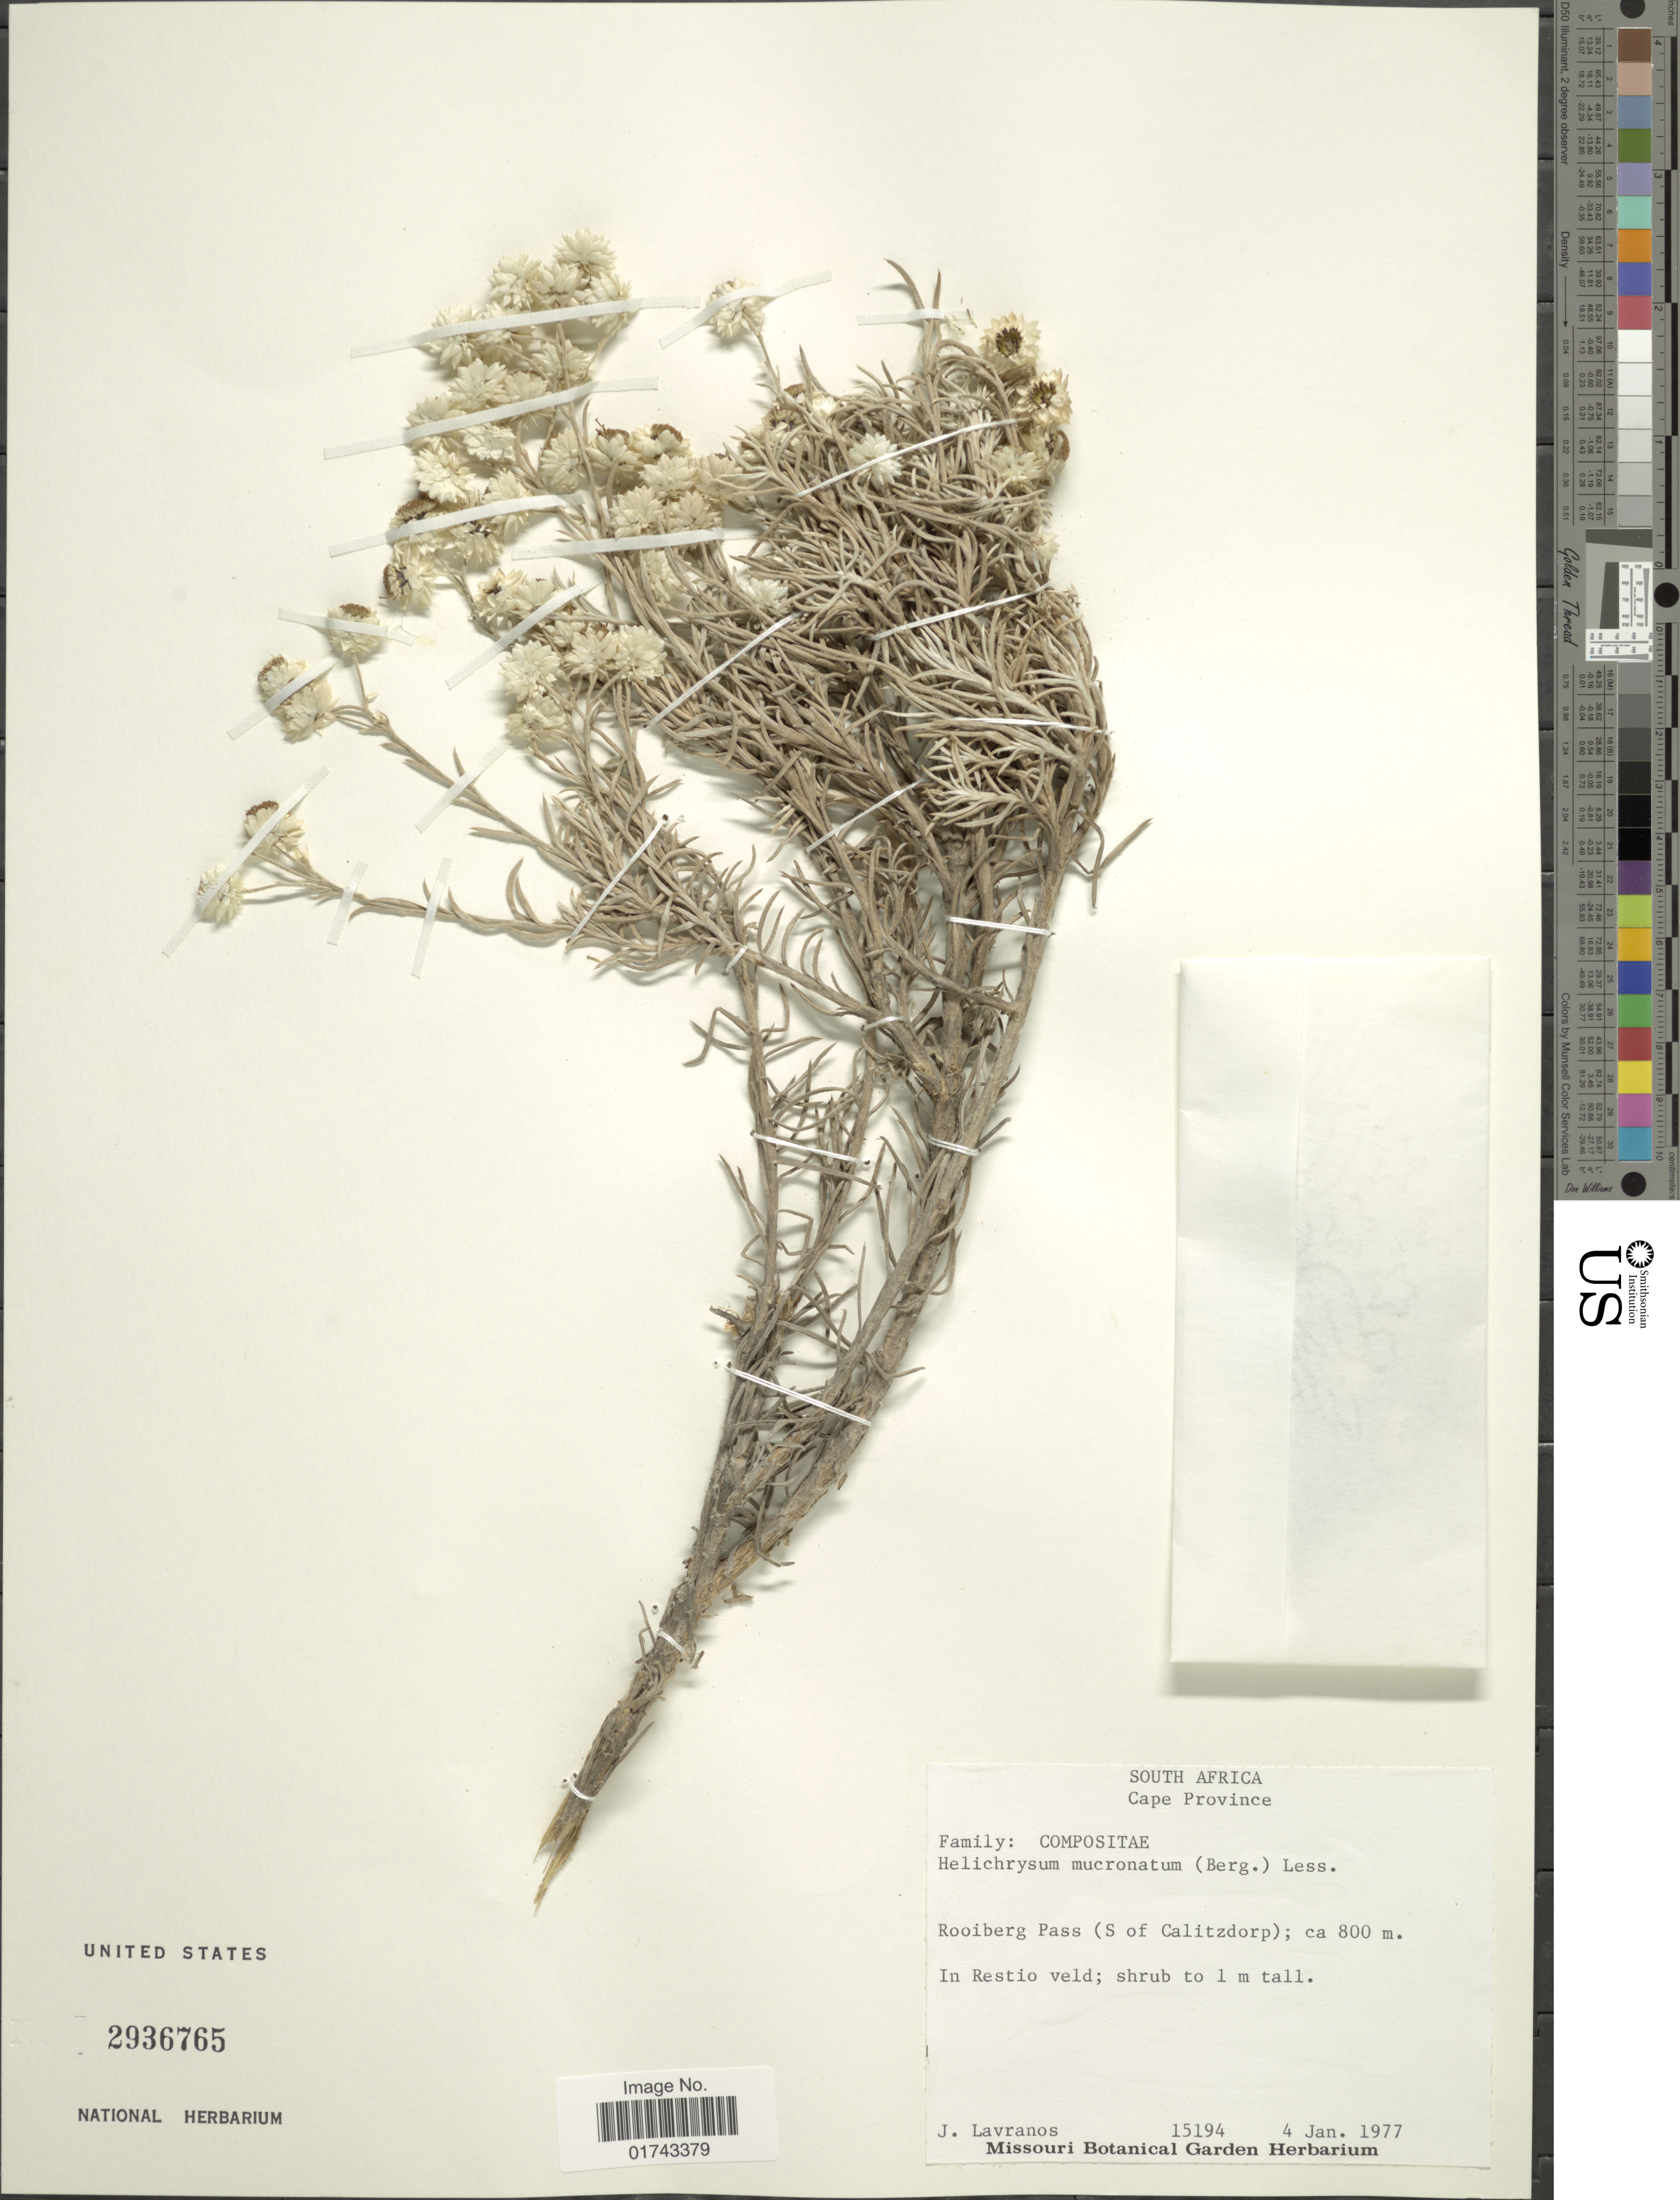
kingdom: Plantae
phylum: Tracheophyta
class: Magnoliopsida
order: Asterales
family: Asteraceae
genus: Helichrysum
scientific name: Helichrysum mucronatum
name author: (Raf.) Less.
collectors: J. Lavranos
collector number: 15194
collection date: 1977-01-04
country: South Africa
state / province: Western Cape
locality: Cape Province, Rooiberg Pass (S of Calitzdorp)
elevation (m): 800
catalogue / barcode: US 2936765